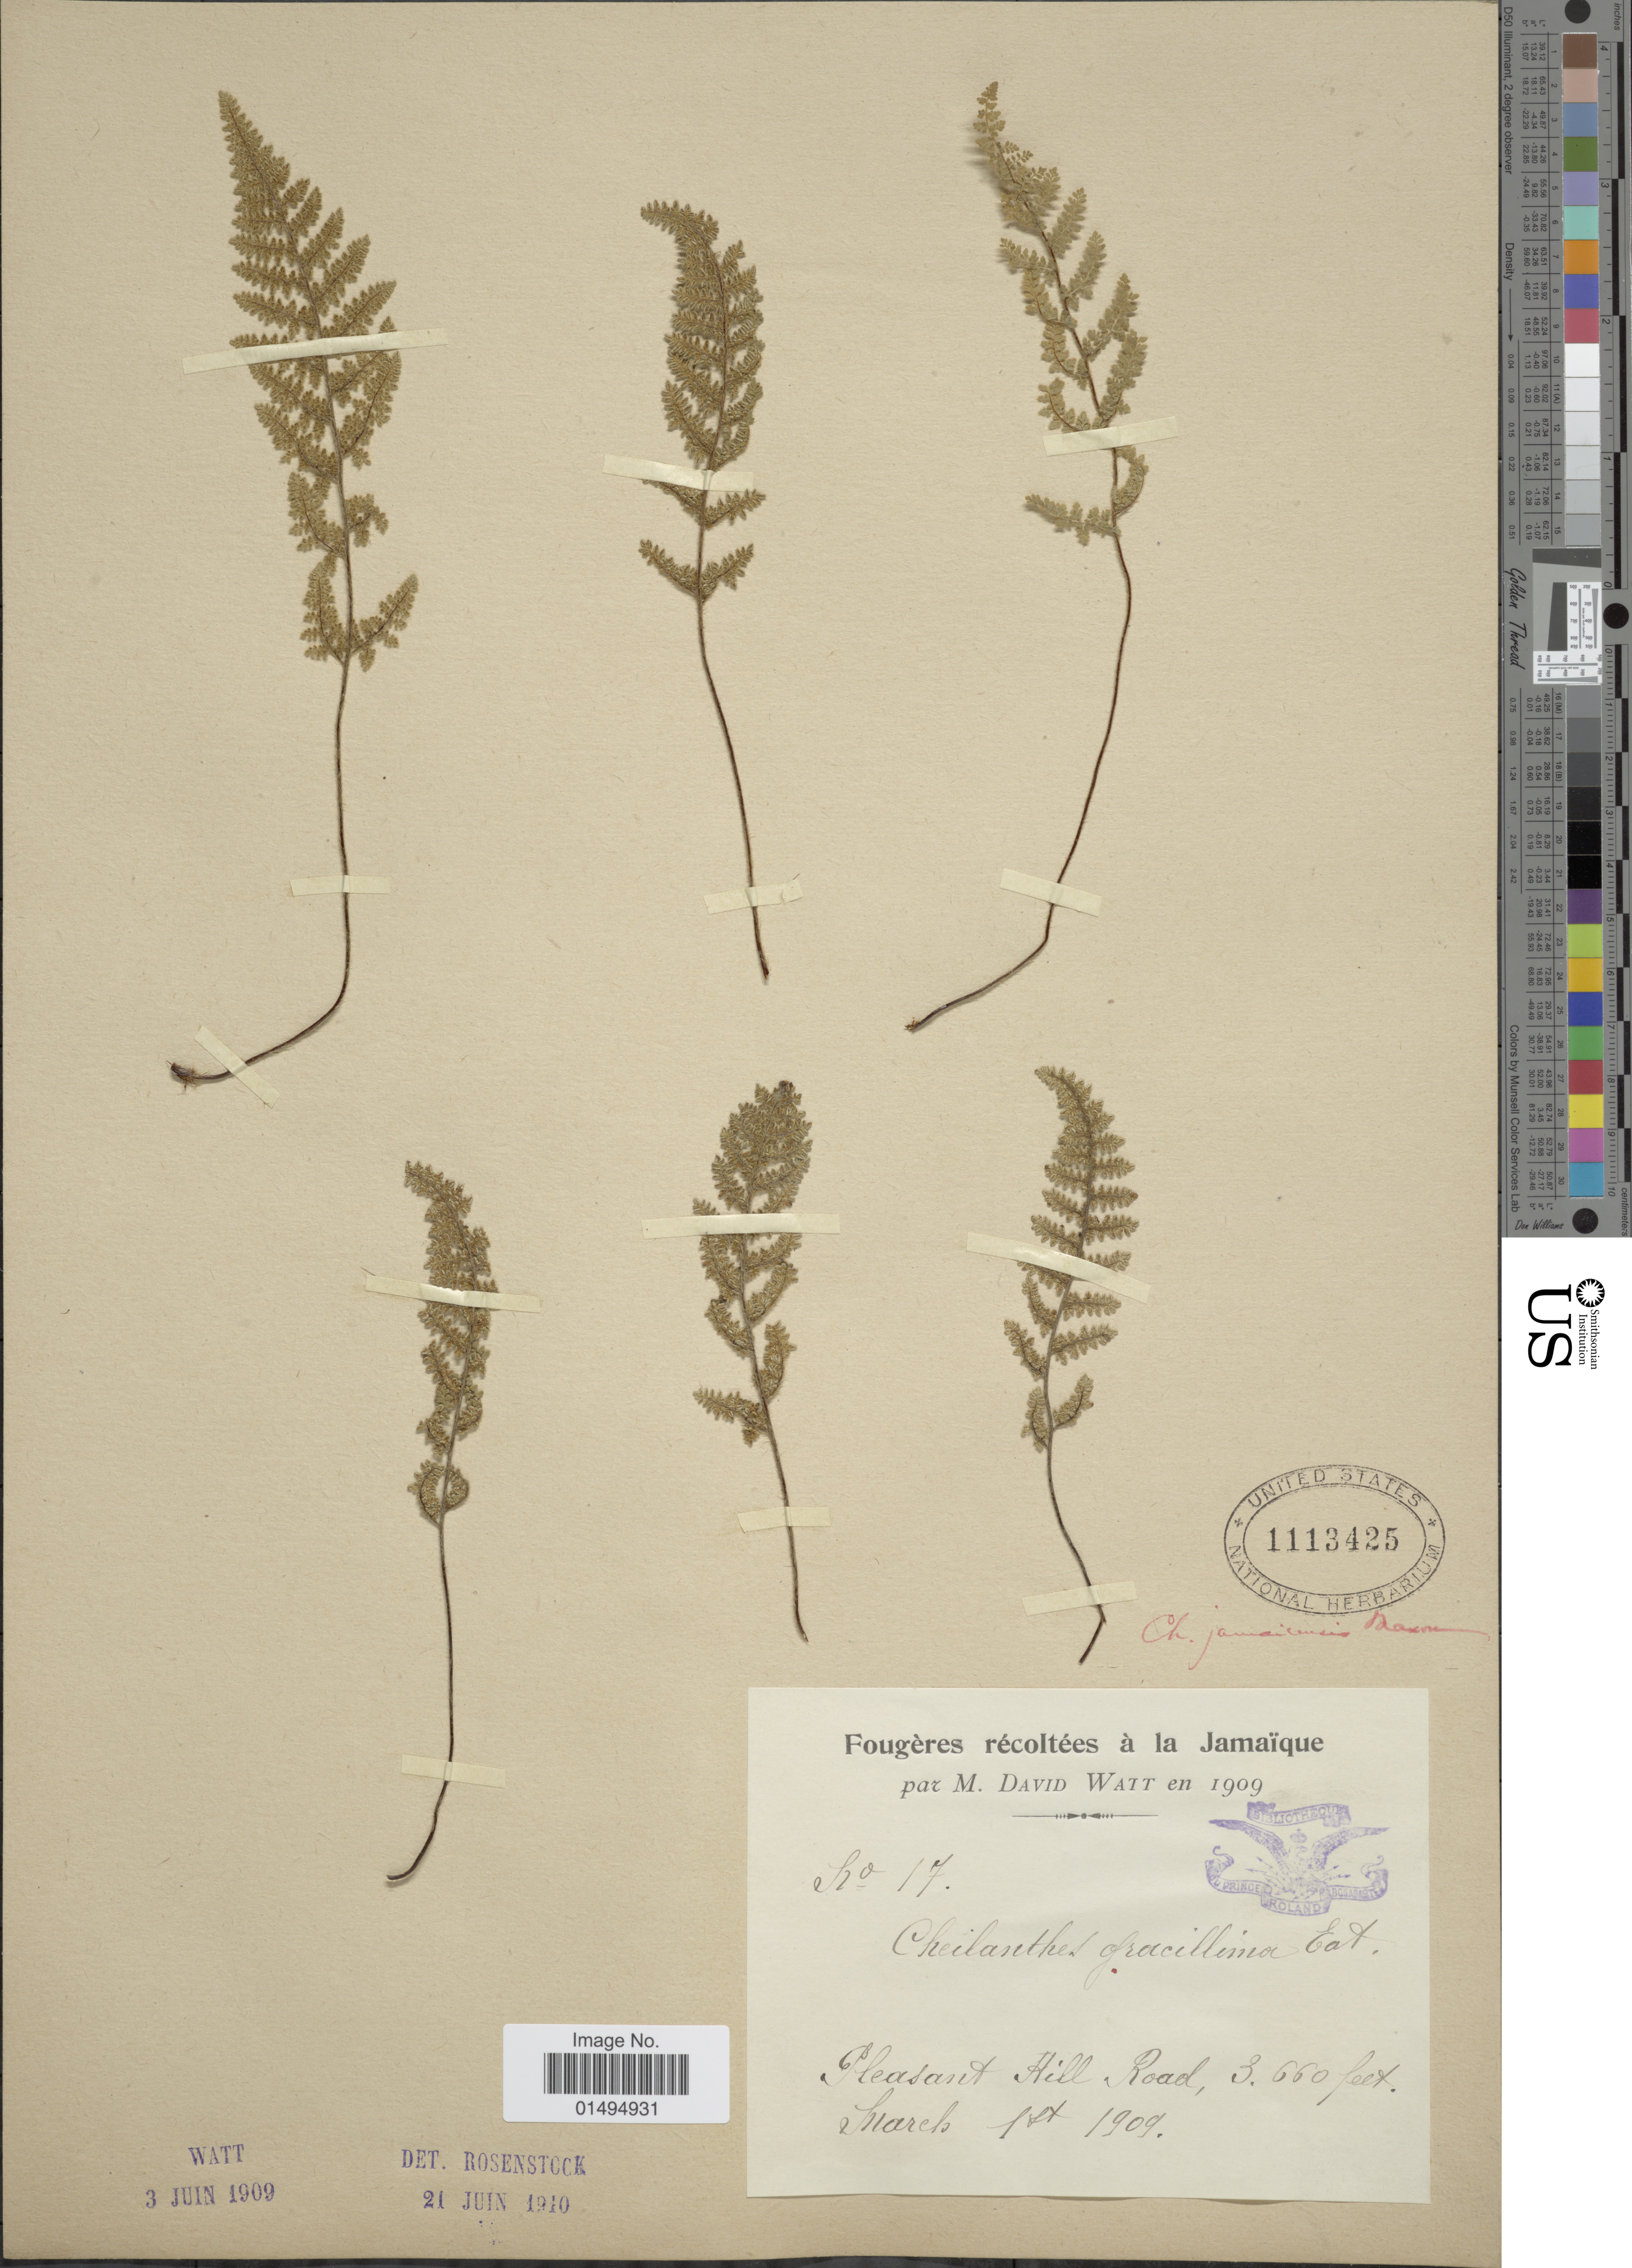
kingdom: Plantae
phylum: Tracheophyta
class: Polypodiopsida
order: Polypodiales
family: Pteridaceae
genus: Myriopteris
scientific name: Myriopteris jamaicensis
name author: (Maxon) Grusz & Windham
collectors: D. A. P. Watt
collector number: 17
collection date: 1909-02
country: Jamaica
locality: Pleasant Hill Road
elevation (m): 1116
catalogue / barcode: US 1113425